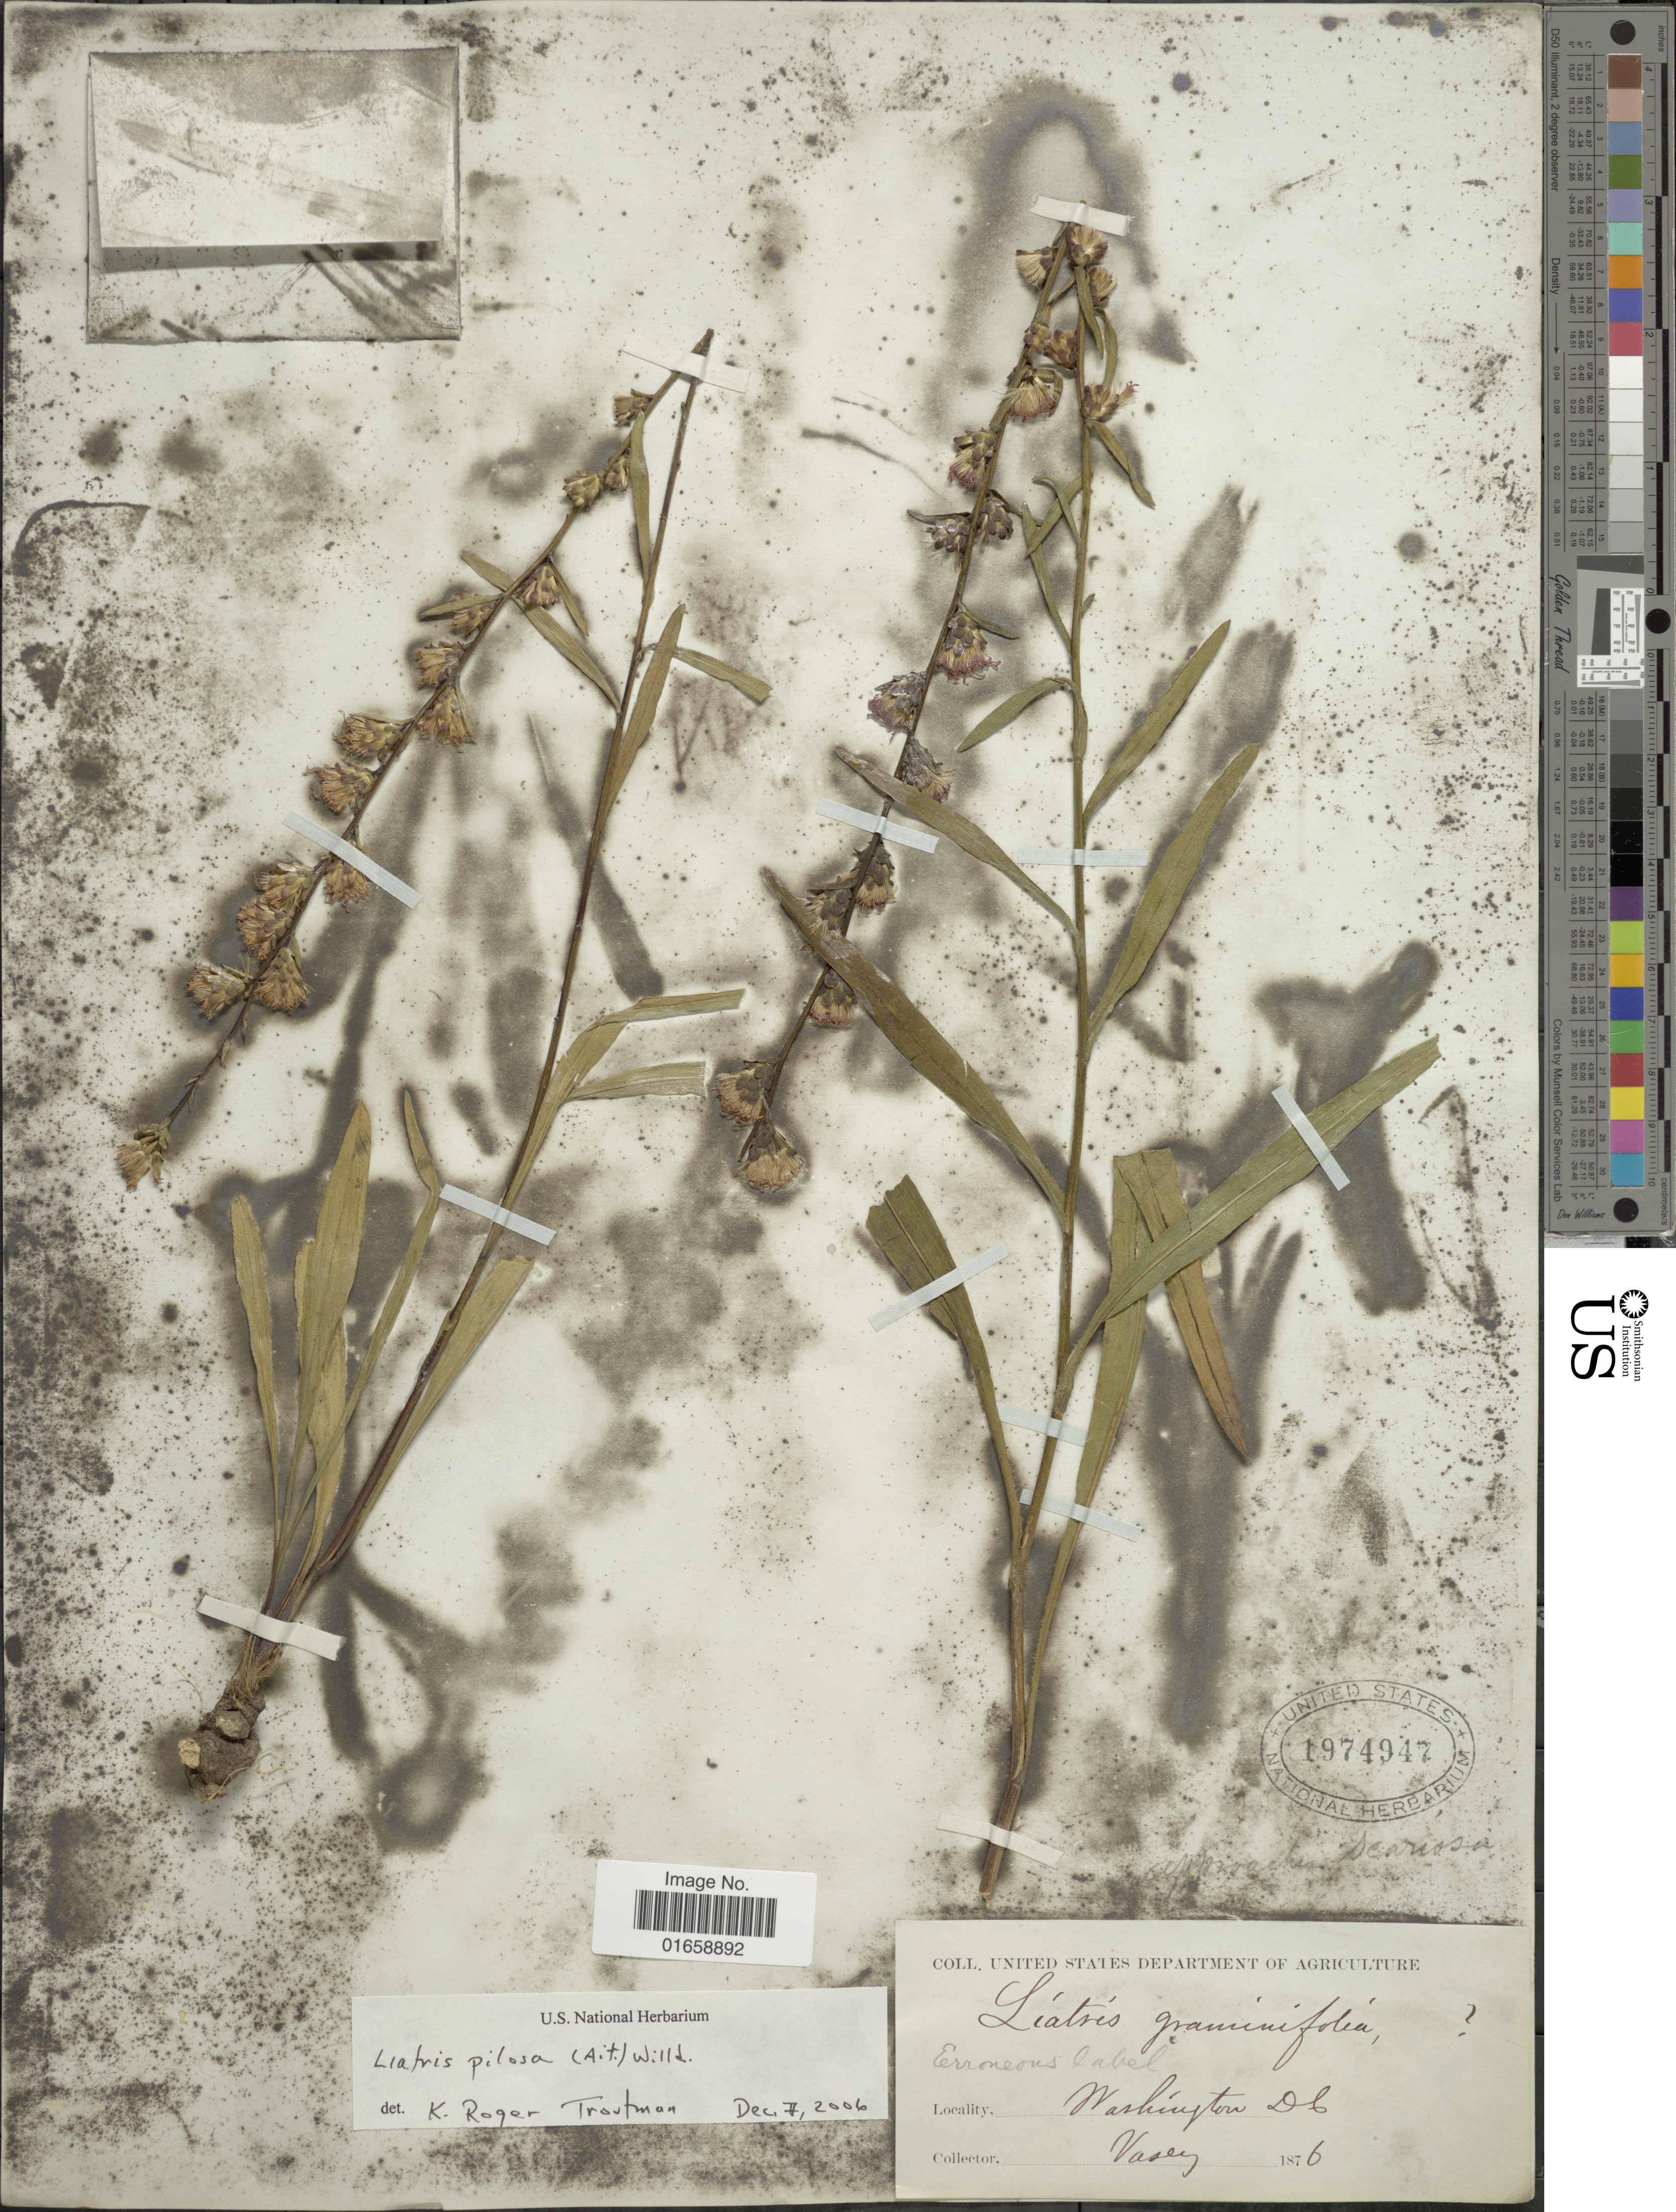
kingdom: Plantae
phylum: Tracheophyta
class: Magnoliopsida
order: Asterales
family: Asteraceae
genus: Liatris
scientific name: Liatris pilosa var. pilosa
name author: (Aiton) Willd.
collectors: Vasey, --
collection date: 1876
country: United States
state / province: District of Columbia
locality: Washington D.C.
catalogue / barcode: US 1974947